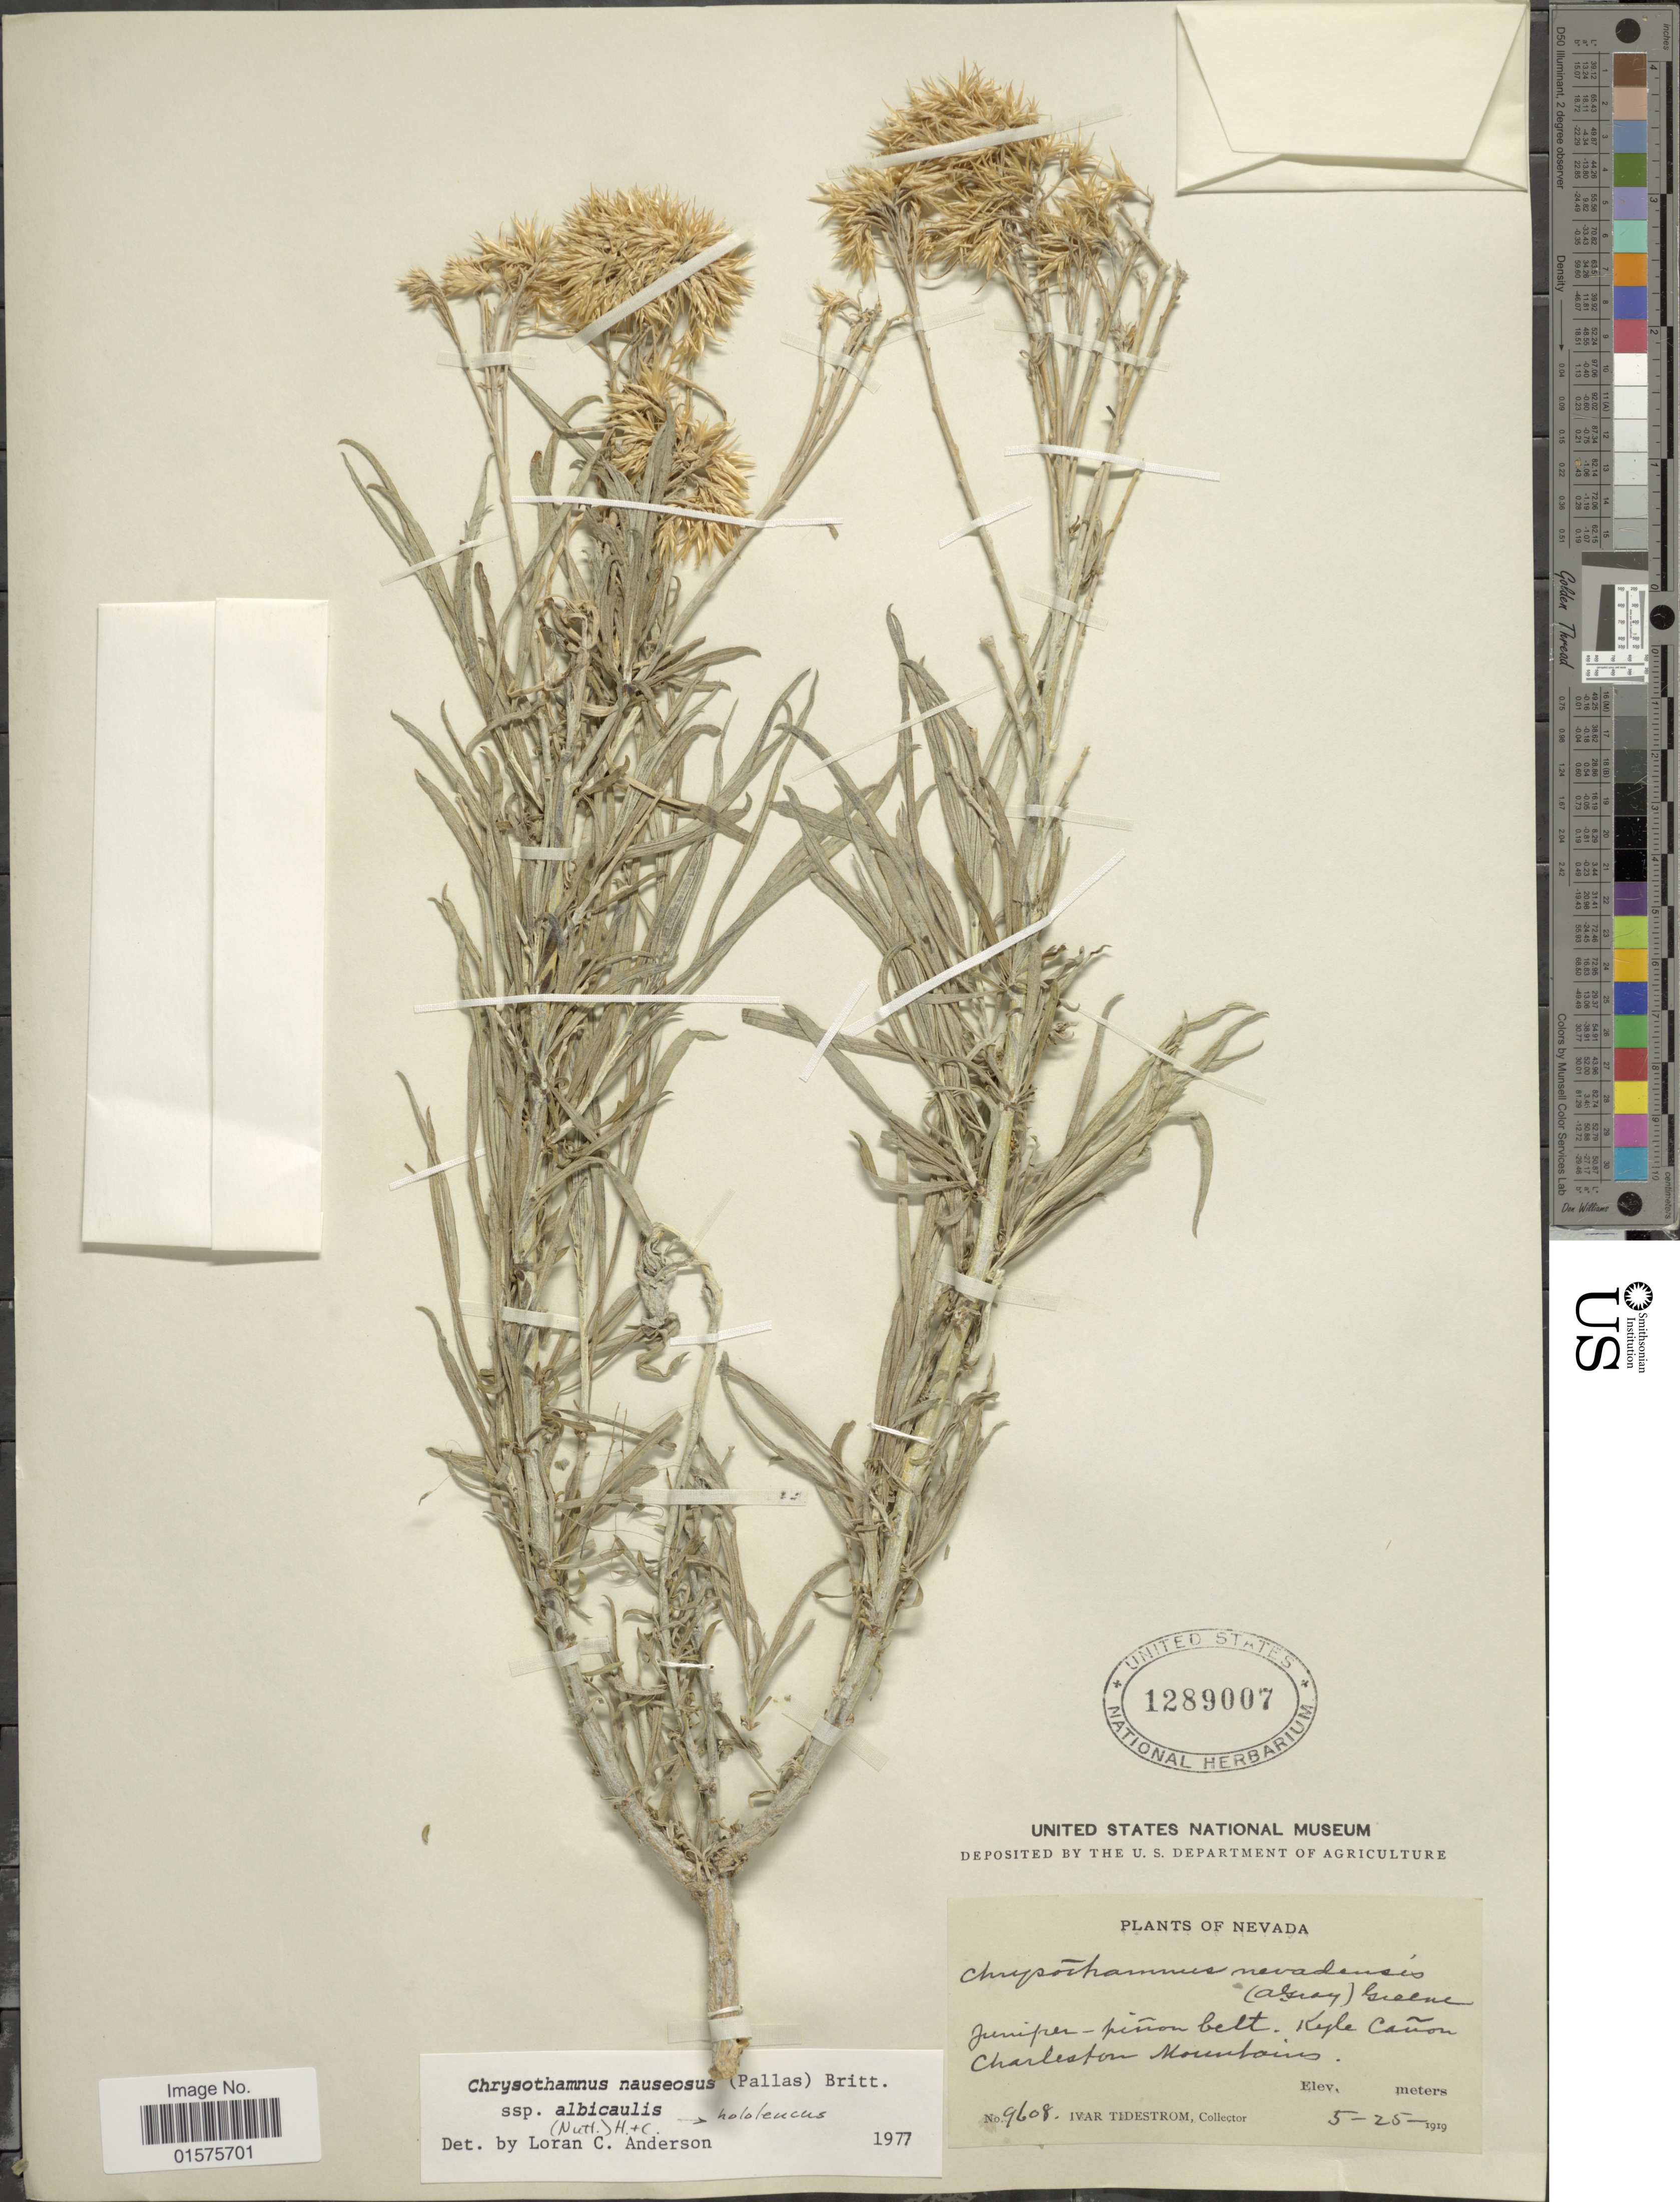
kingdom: Plantae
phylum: Tracheophyta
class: Magnoliopsida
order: Asterales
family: Asteraceae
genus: Ericameria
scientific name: Ericameria nauseosa var. speciosa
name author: (Nutt.) G.L. Nesom & G.I. Baird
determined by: Urbatsch, Lowell E., Curator (LSU), Louisiana State University (UNITED STATES)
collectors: I. F. Tidestrom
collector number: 9608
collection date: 1919-05-25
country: United States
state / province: Nevada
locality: Kyle Cañon, Charleston Mountains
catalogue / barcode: US 1289007